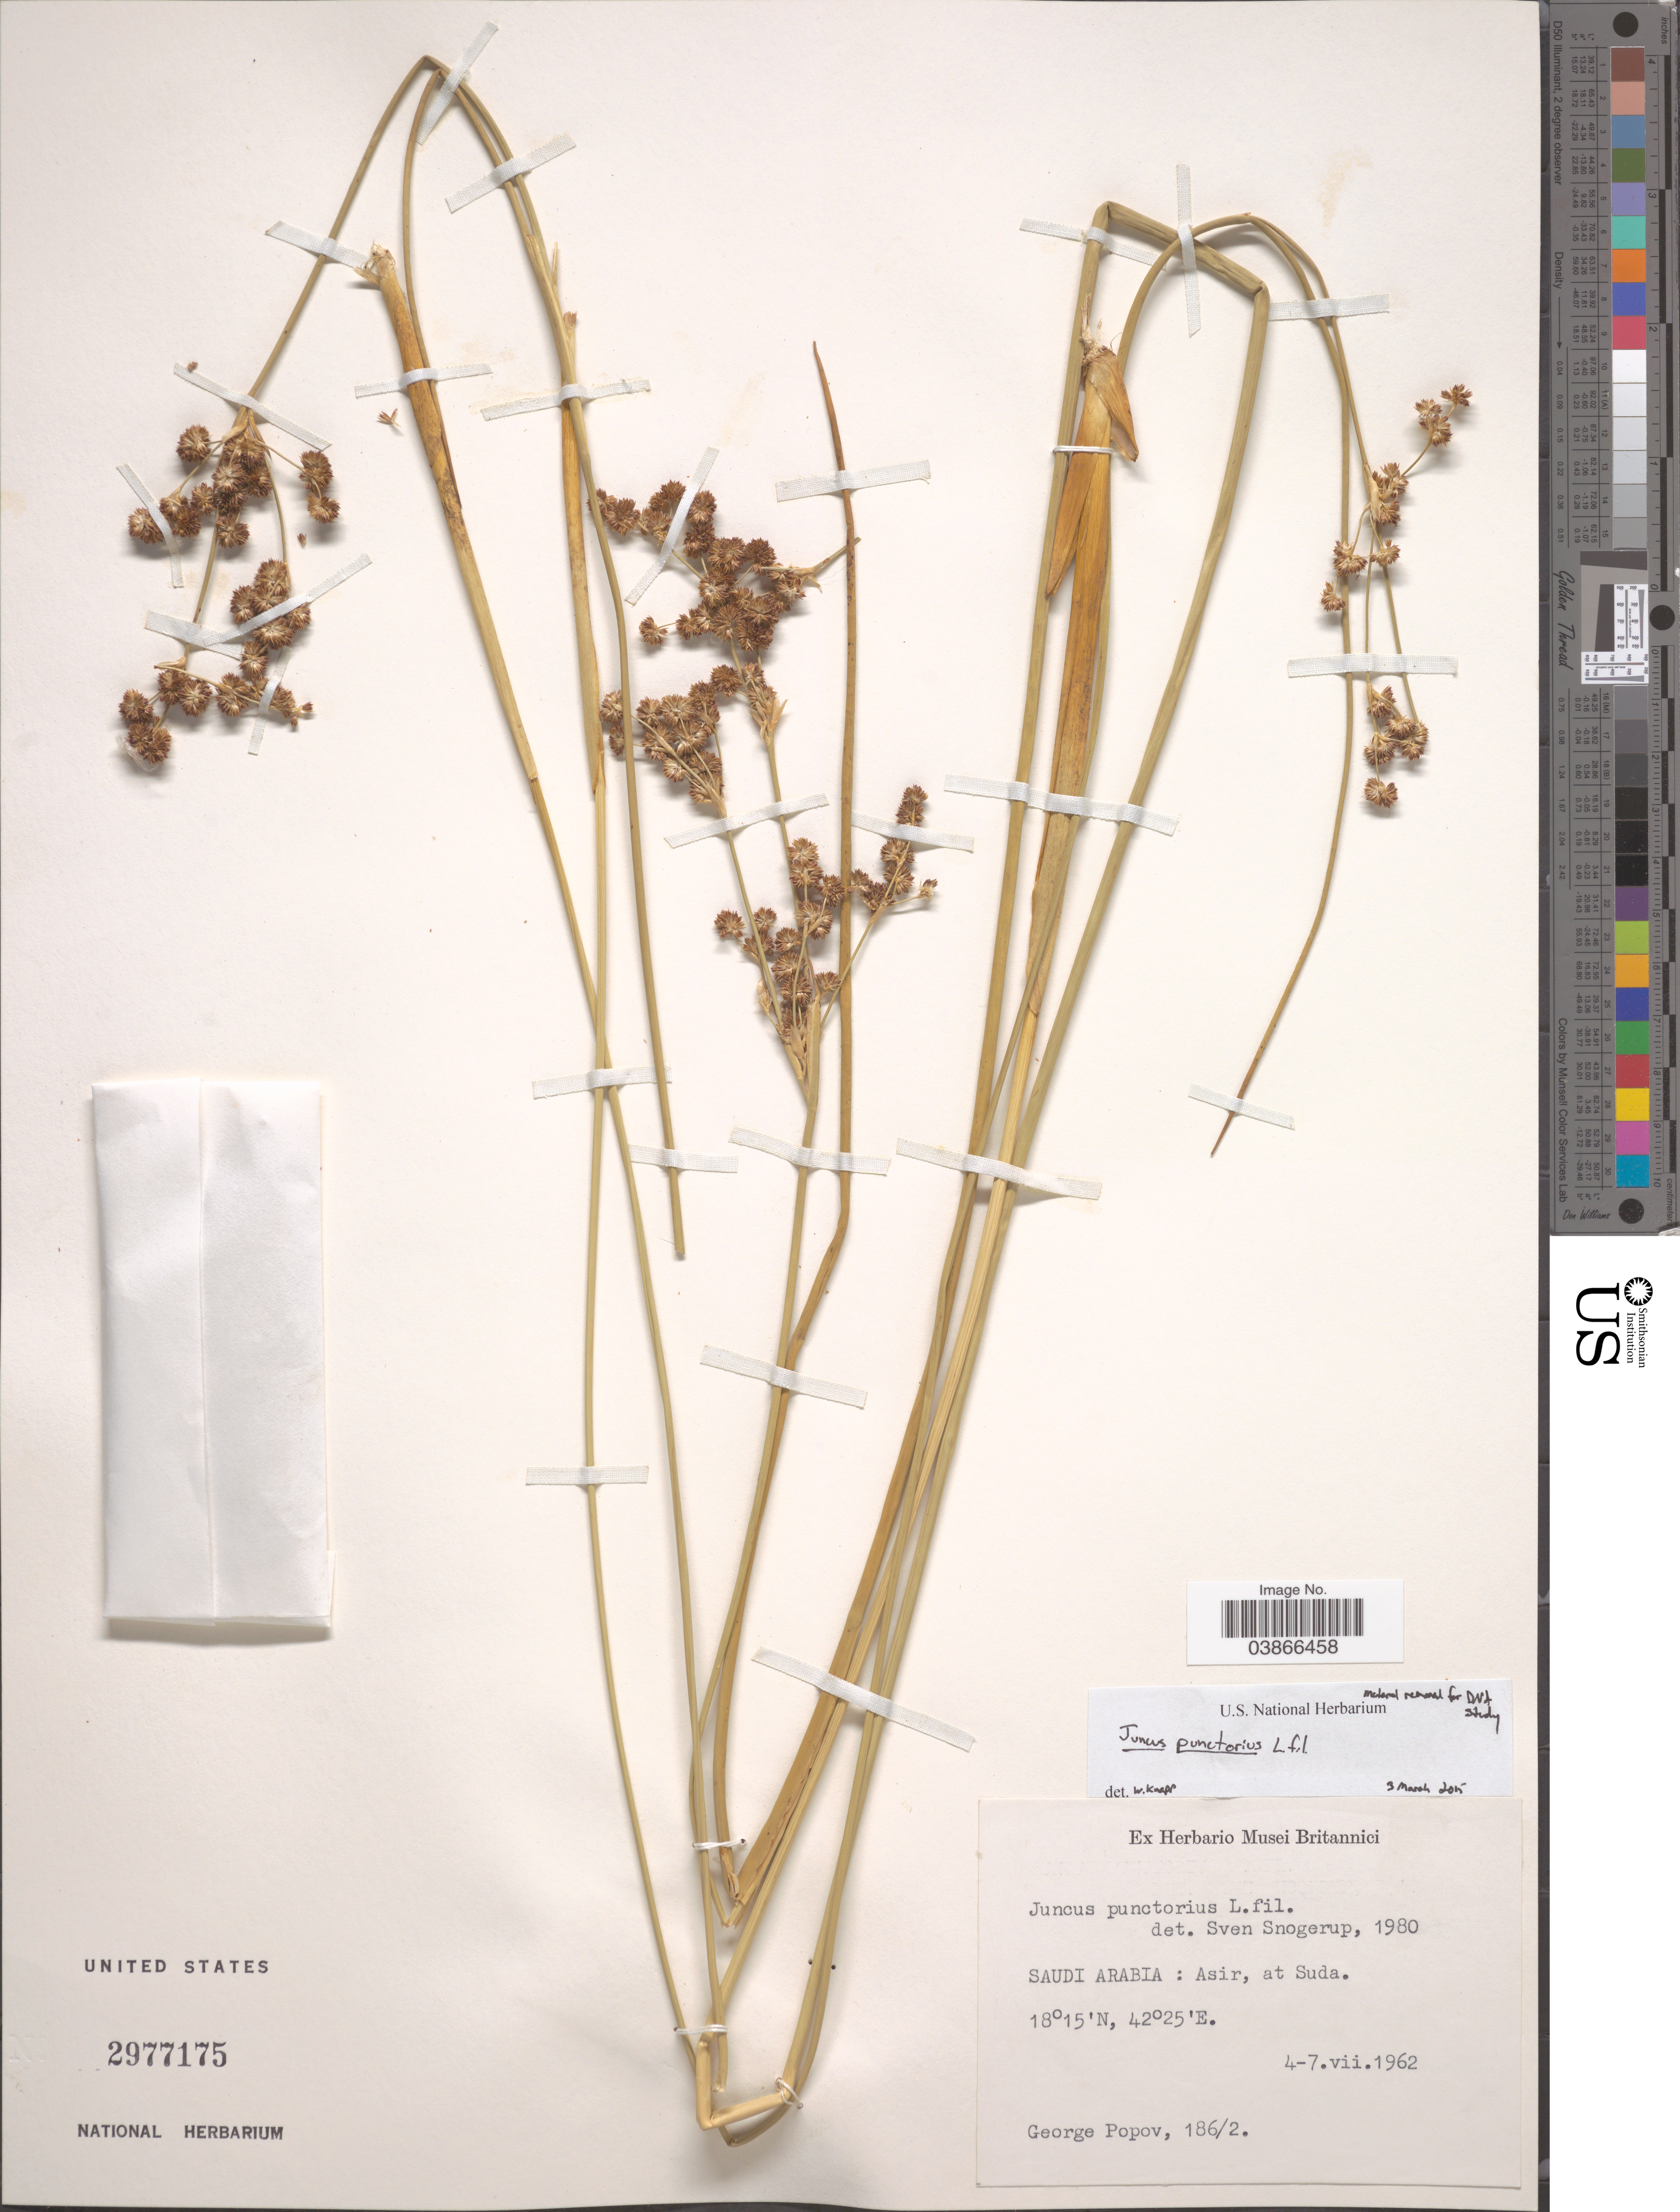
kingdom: Plantae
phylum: Tracheophyta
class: Liliopsida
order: Poales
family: Juncaceae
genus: Juncus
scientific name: Juncus punctorius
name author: L. f.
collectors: G. Popov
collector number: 186/2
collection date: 1962-07-04/1962-07-07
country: Saudi Arabia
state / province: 'Asir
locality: At Suda.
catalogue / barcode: US 2977175